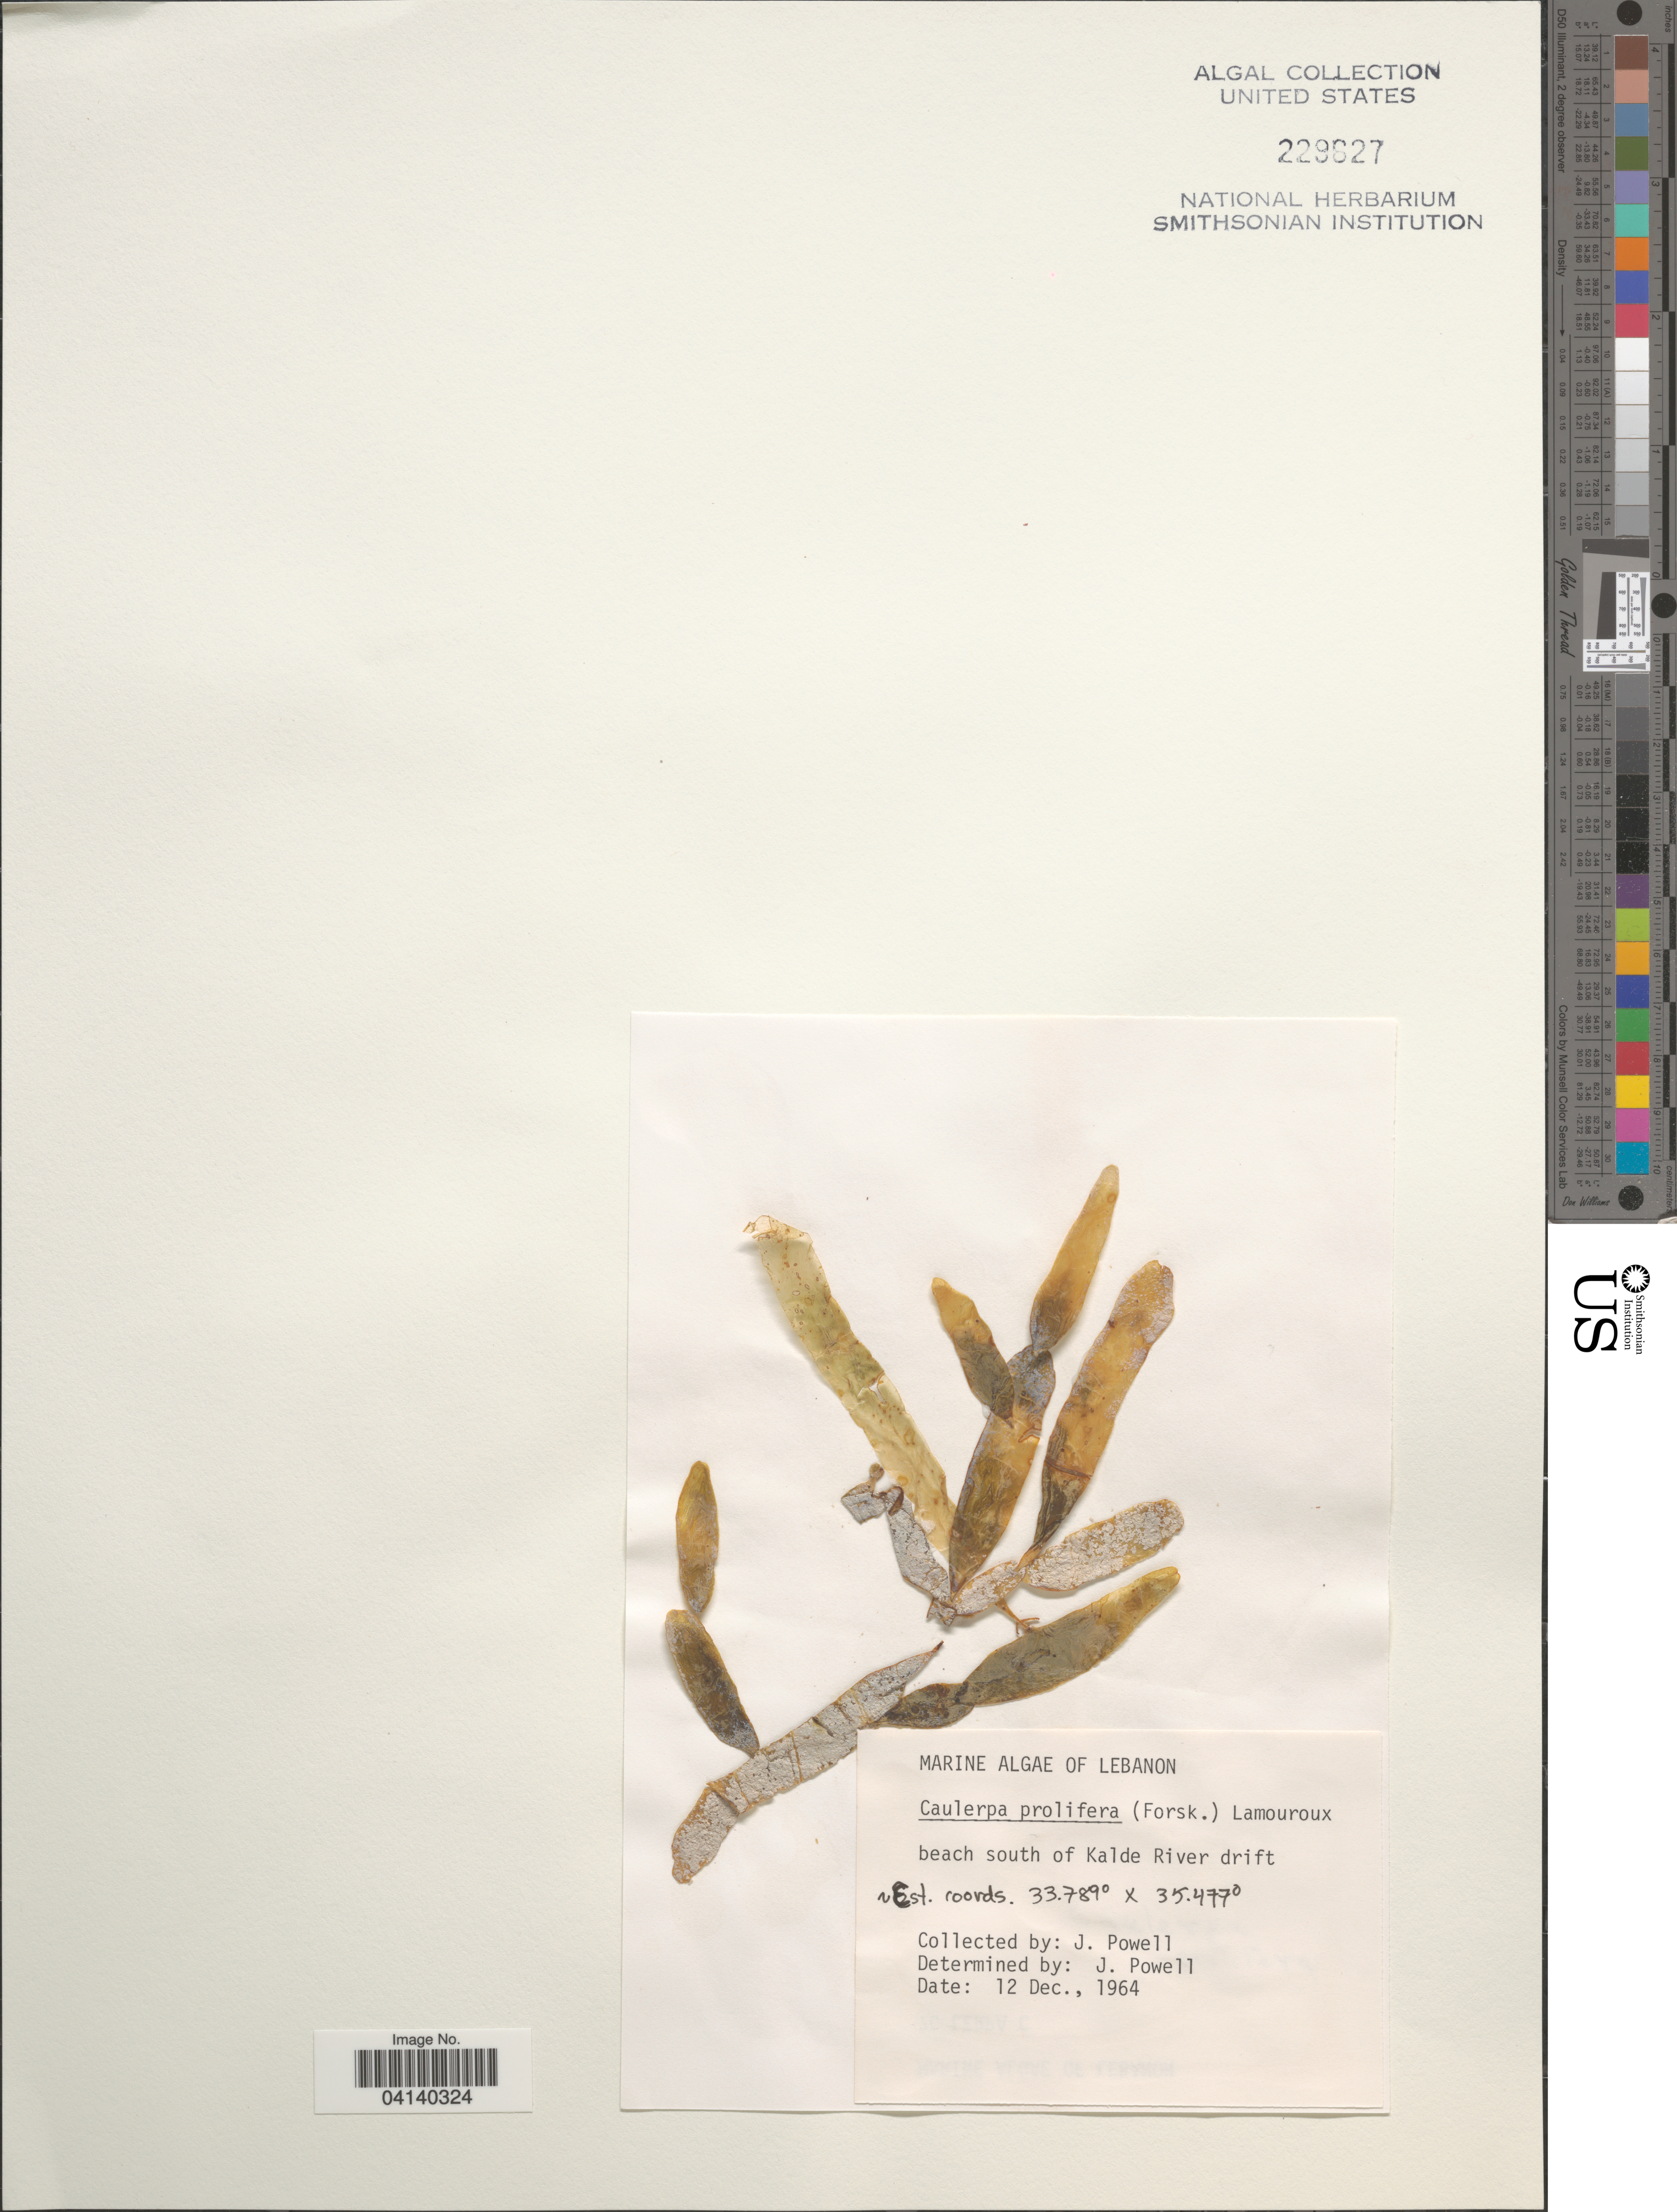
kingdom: Plantae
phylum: Chlorophyta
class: Ulvophyceae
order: Bryopsidales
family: Caulerpaceae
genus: Caulerpa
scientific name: Caulerpa prolifera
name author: (Forssk.) J.V.Lamouroux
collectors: J. Powell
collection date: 1964-12-12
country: Lebanon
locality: Beach south of Kalde River drift.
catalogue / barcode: US 229627